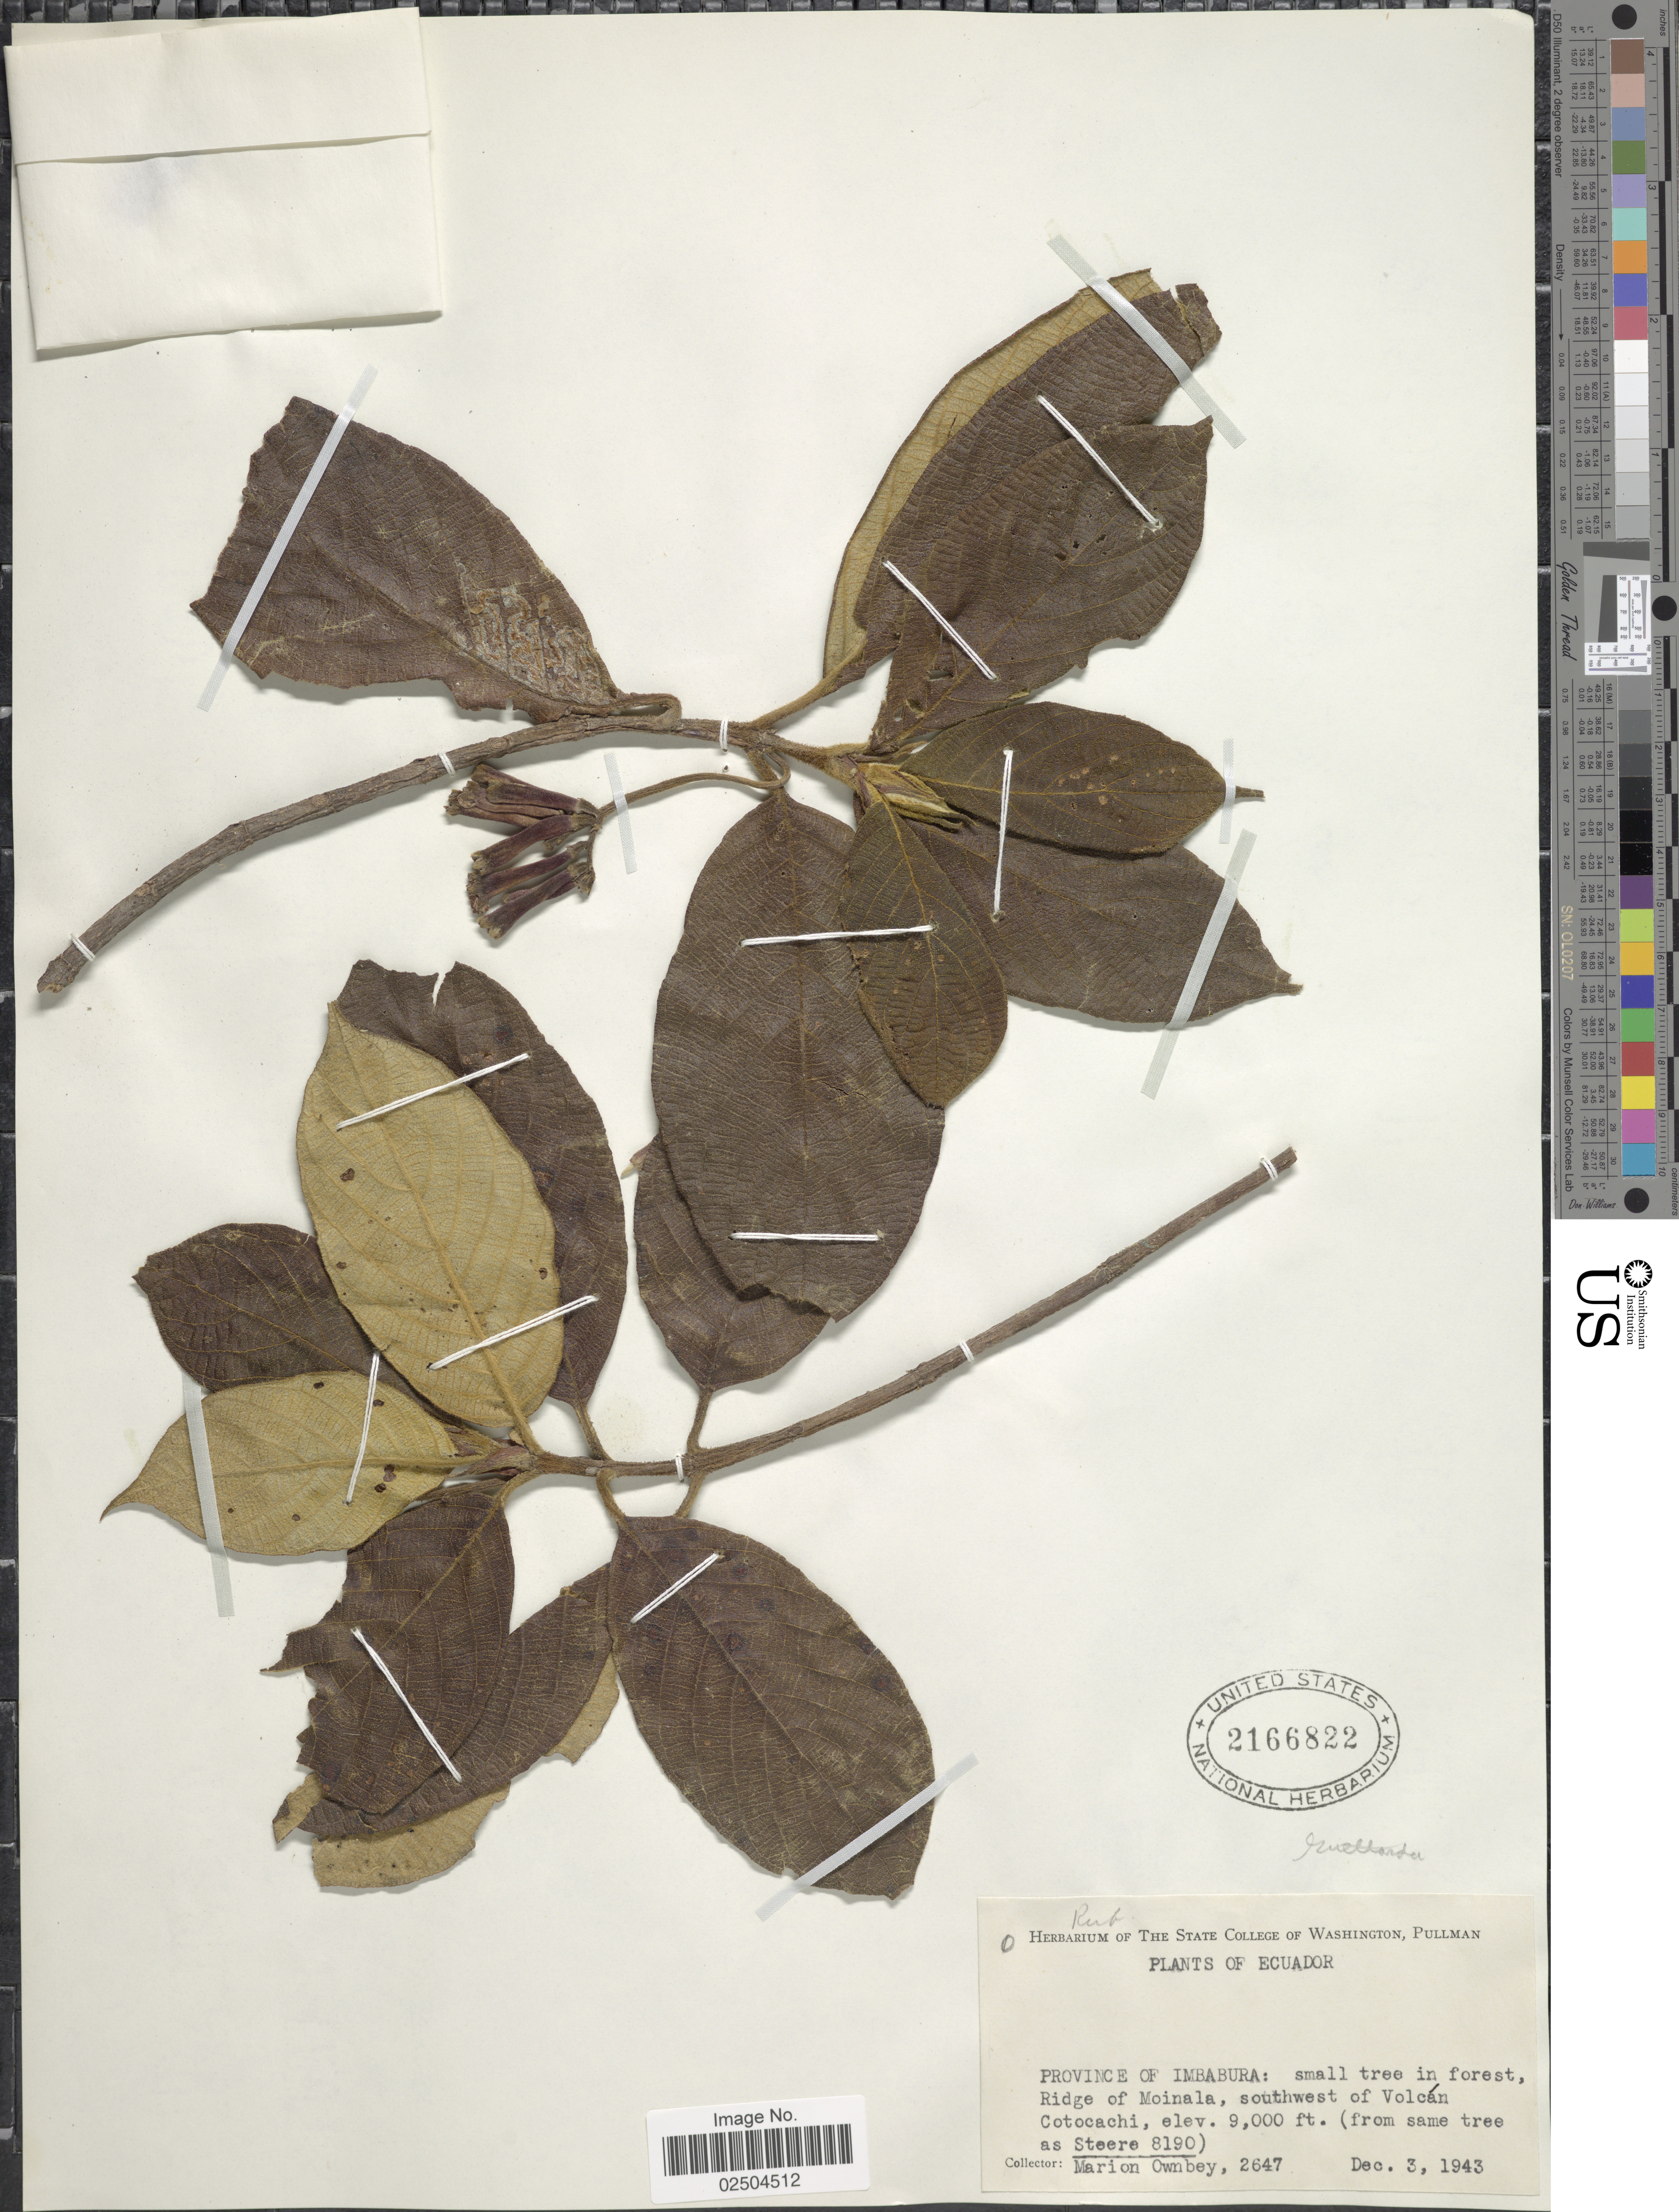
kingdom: Plantae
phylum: Tracheophyta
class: Magnoliopsida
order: Gentianales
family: Rubiaceae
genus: Guettarda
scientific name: Guettarda hirsuta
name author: (Ruiz & Pav.) Pers.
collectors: F. M. Ownbey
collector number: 2647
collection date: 1943-12-03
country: Ecuador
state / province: Imbabura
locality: Province of Imbabura: Ridge of Moinala, southwest of Volcan Cotocachi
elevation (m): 2743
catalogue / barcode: US 2166822